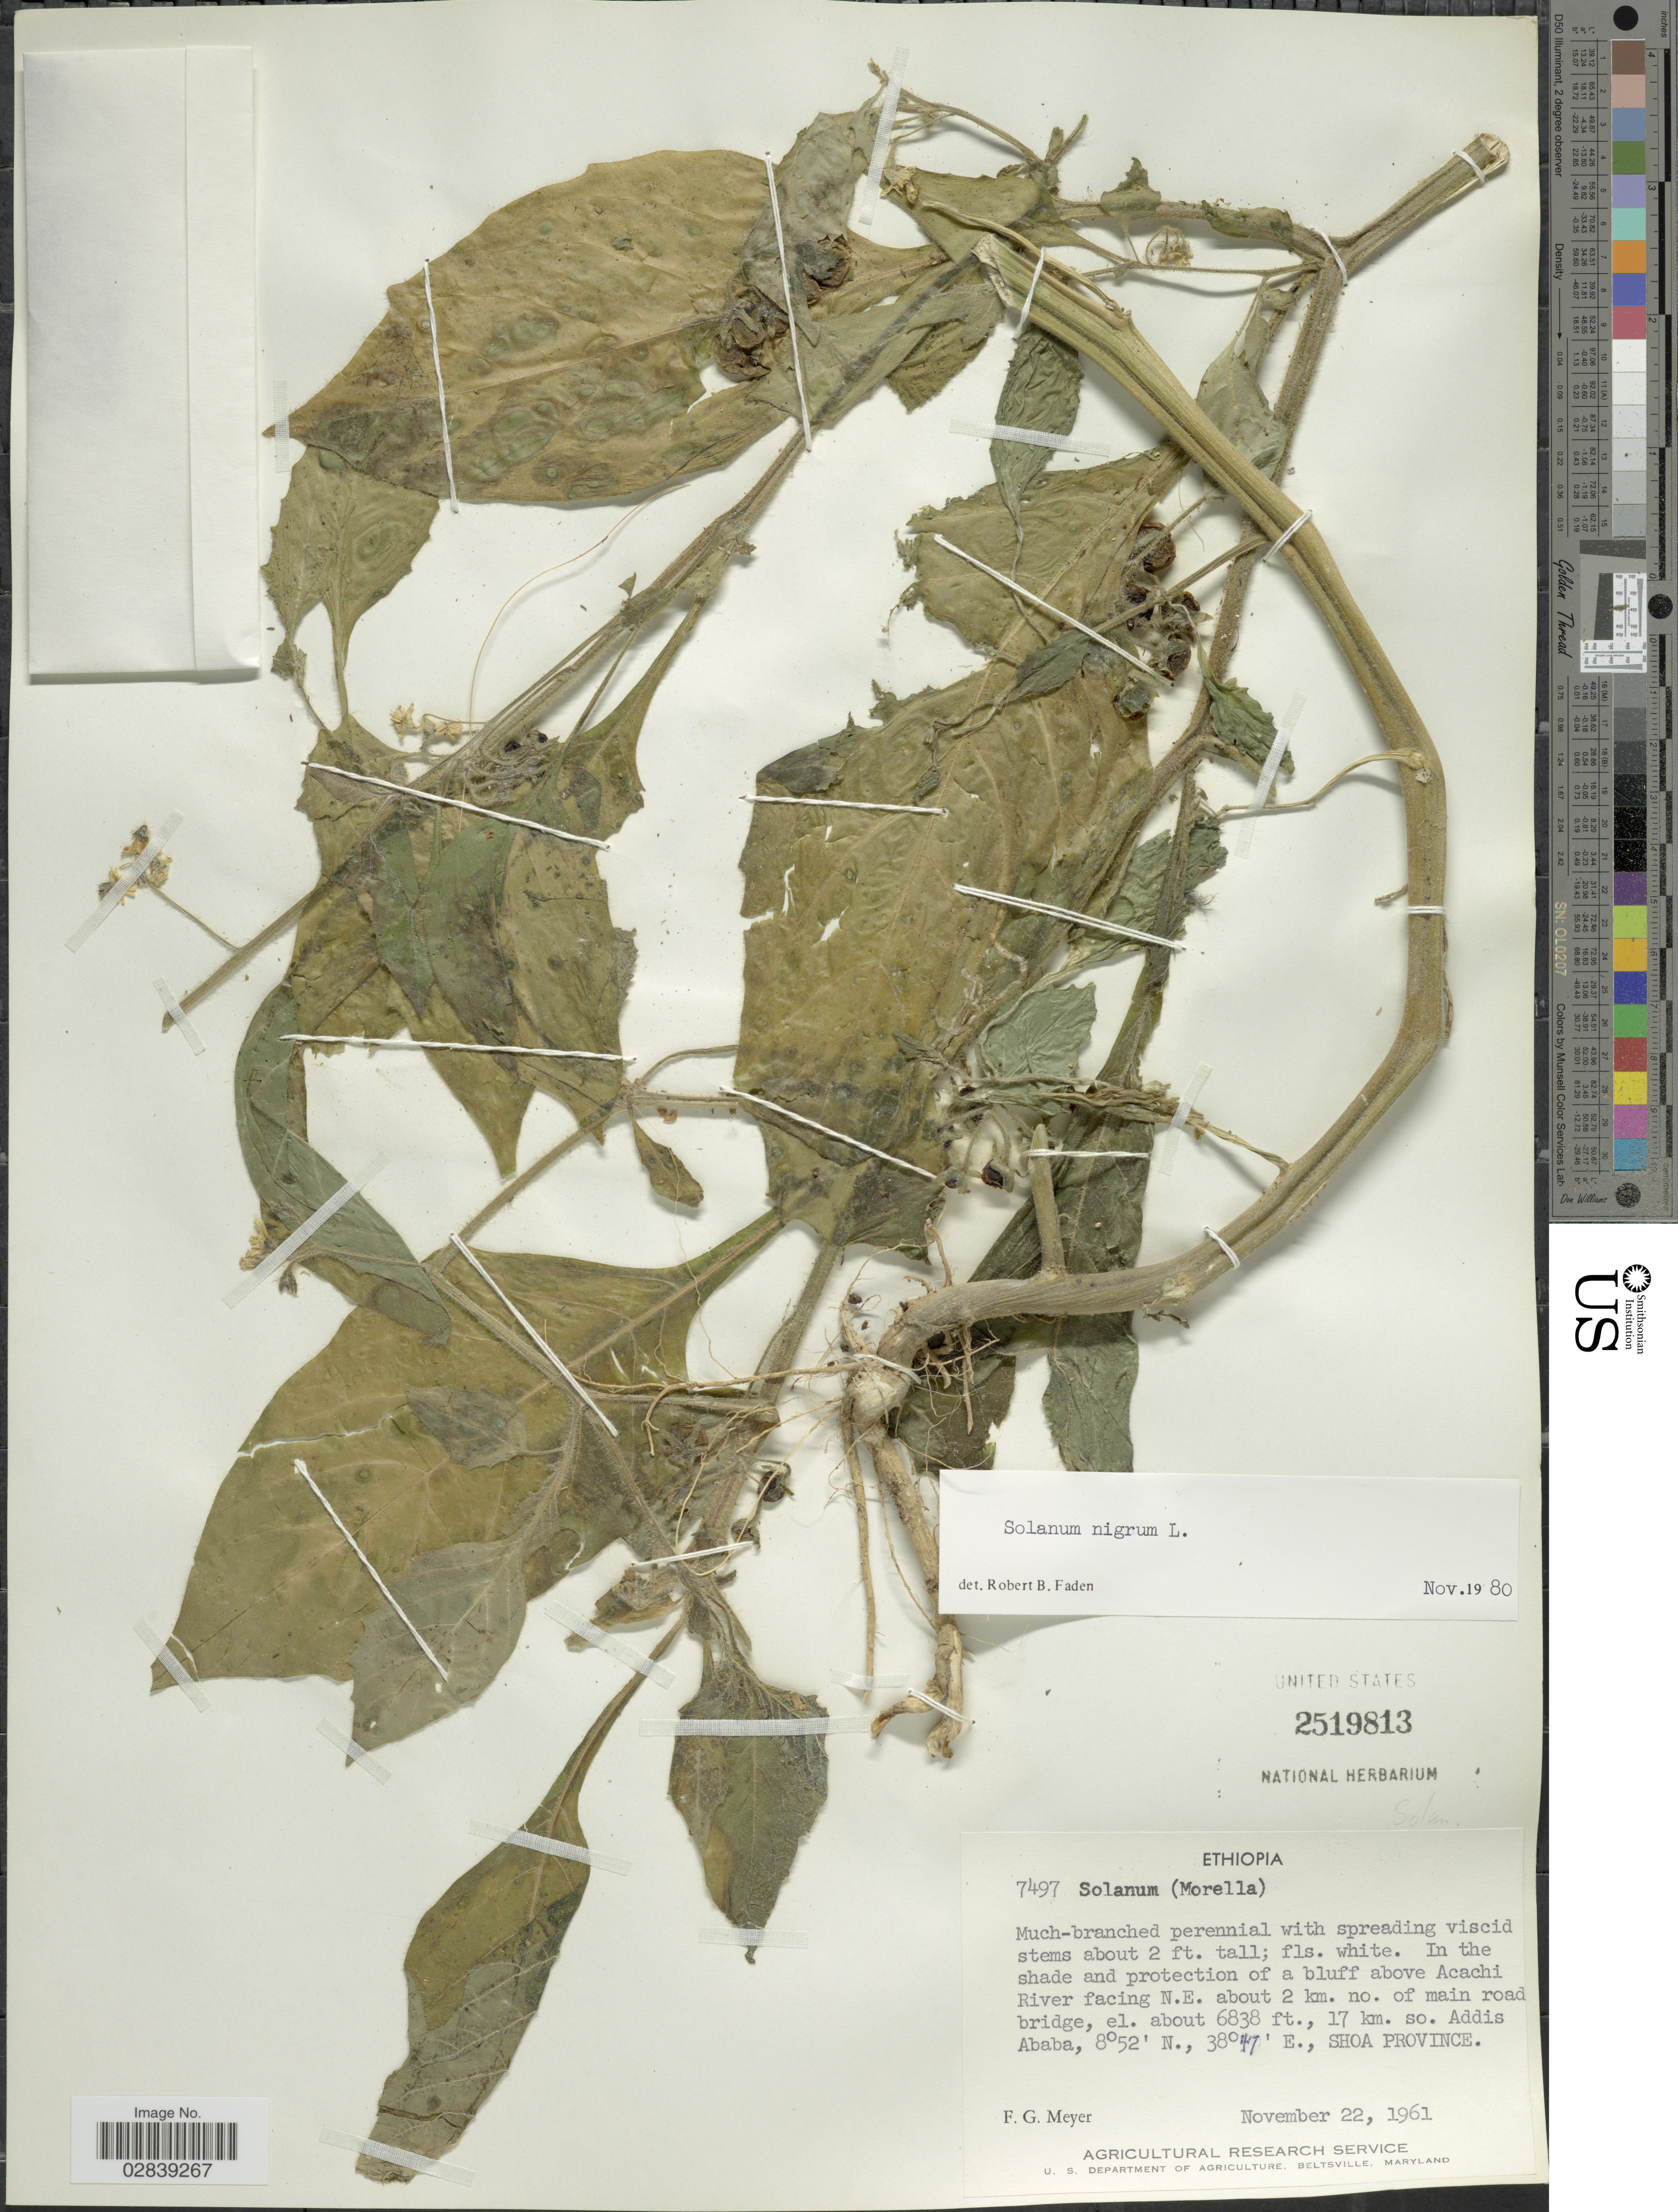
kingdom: Plantae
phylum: Tracheophyta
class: Magnoliopsida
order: Solanales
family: Solanaceae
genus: Solanum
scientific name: Solanum nigrum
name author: L.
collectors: F. G. Meyer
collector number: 7497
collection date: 1961-11-22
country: Ethiopia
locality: In the shade and protection of a bluff above Acachi River facing N.E. about 2 km. no. of main road bridge, 17 km. so. Addis Ababa, Shoa Province.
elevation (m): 2084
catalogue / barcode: US 2519813